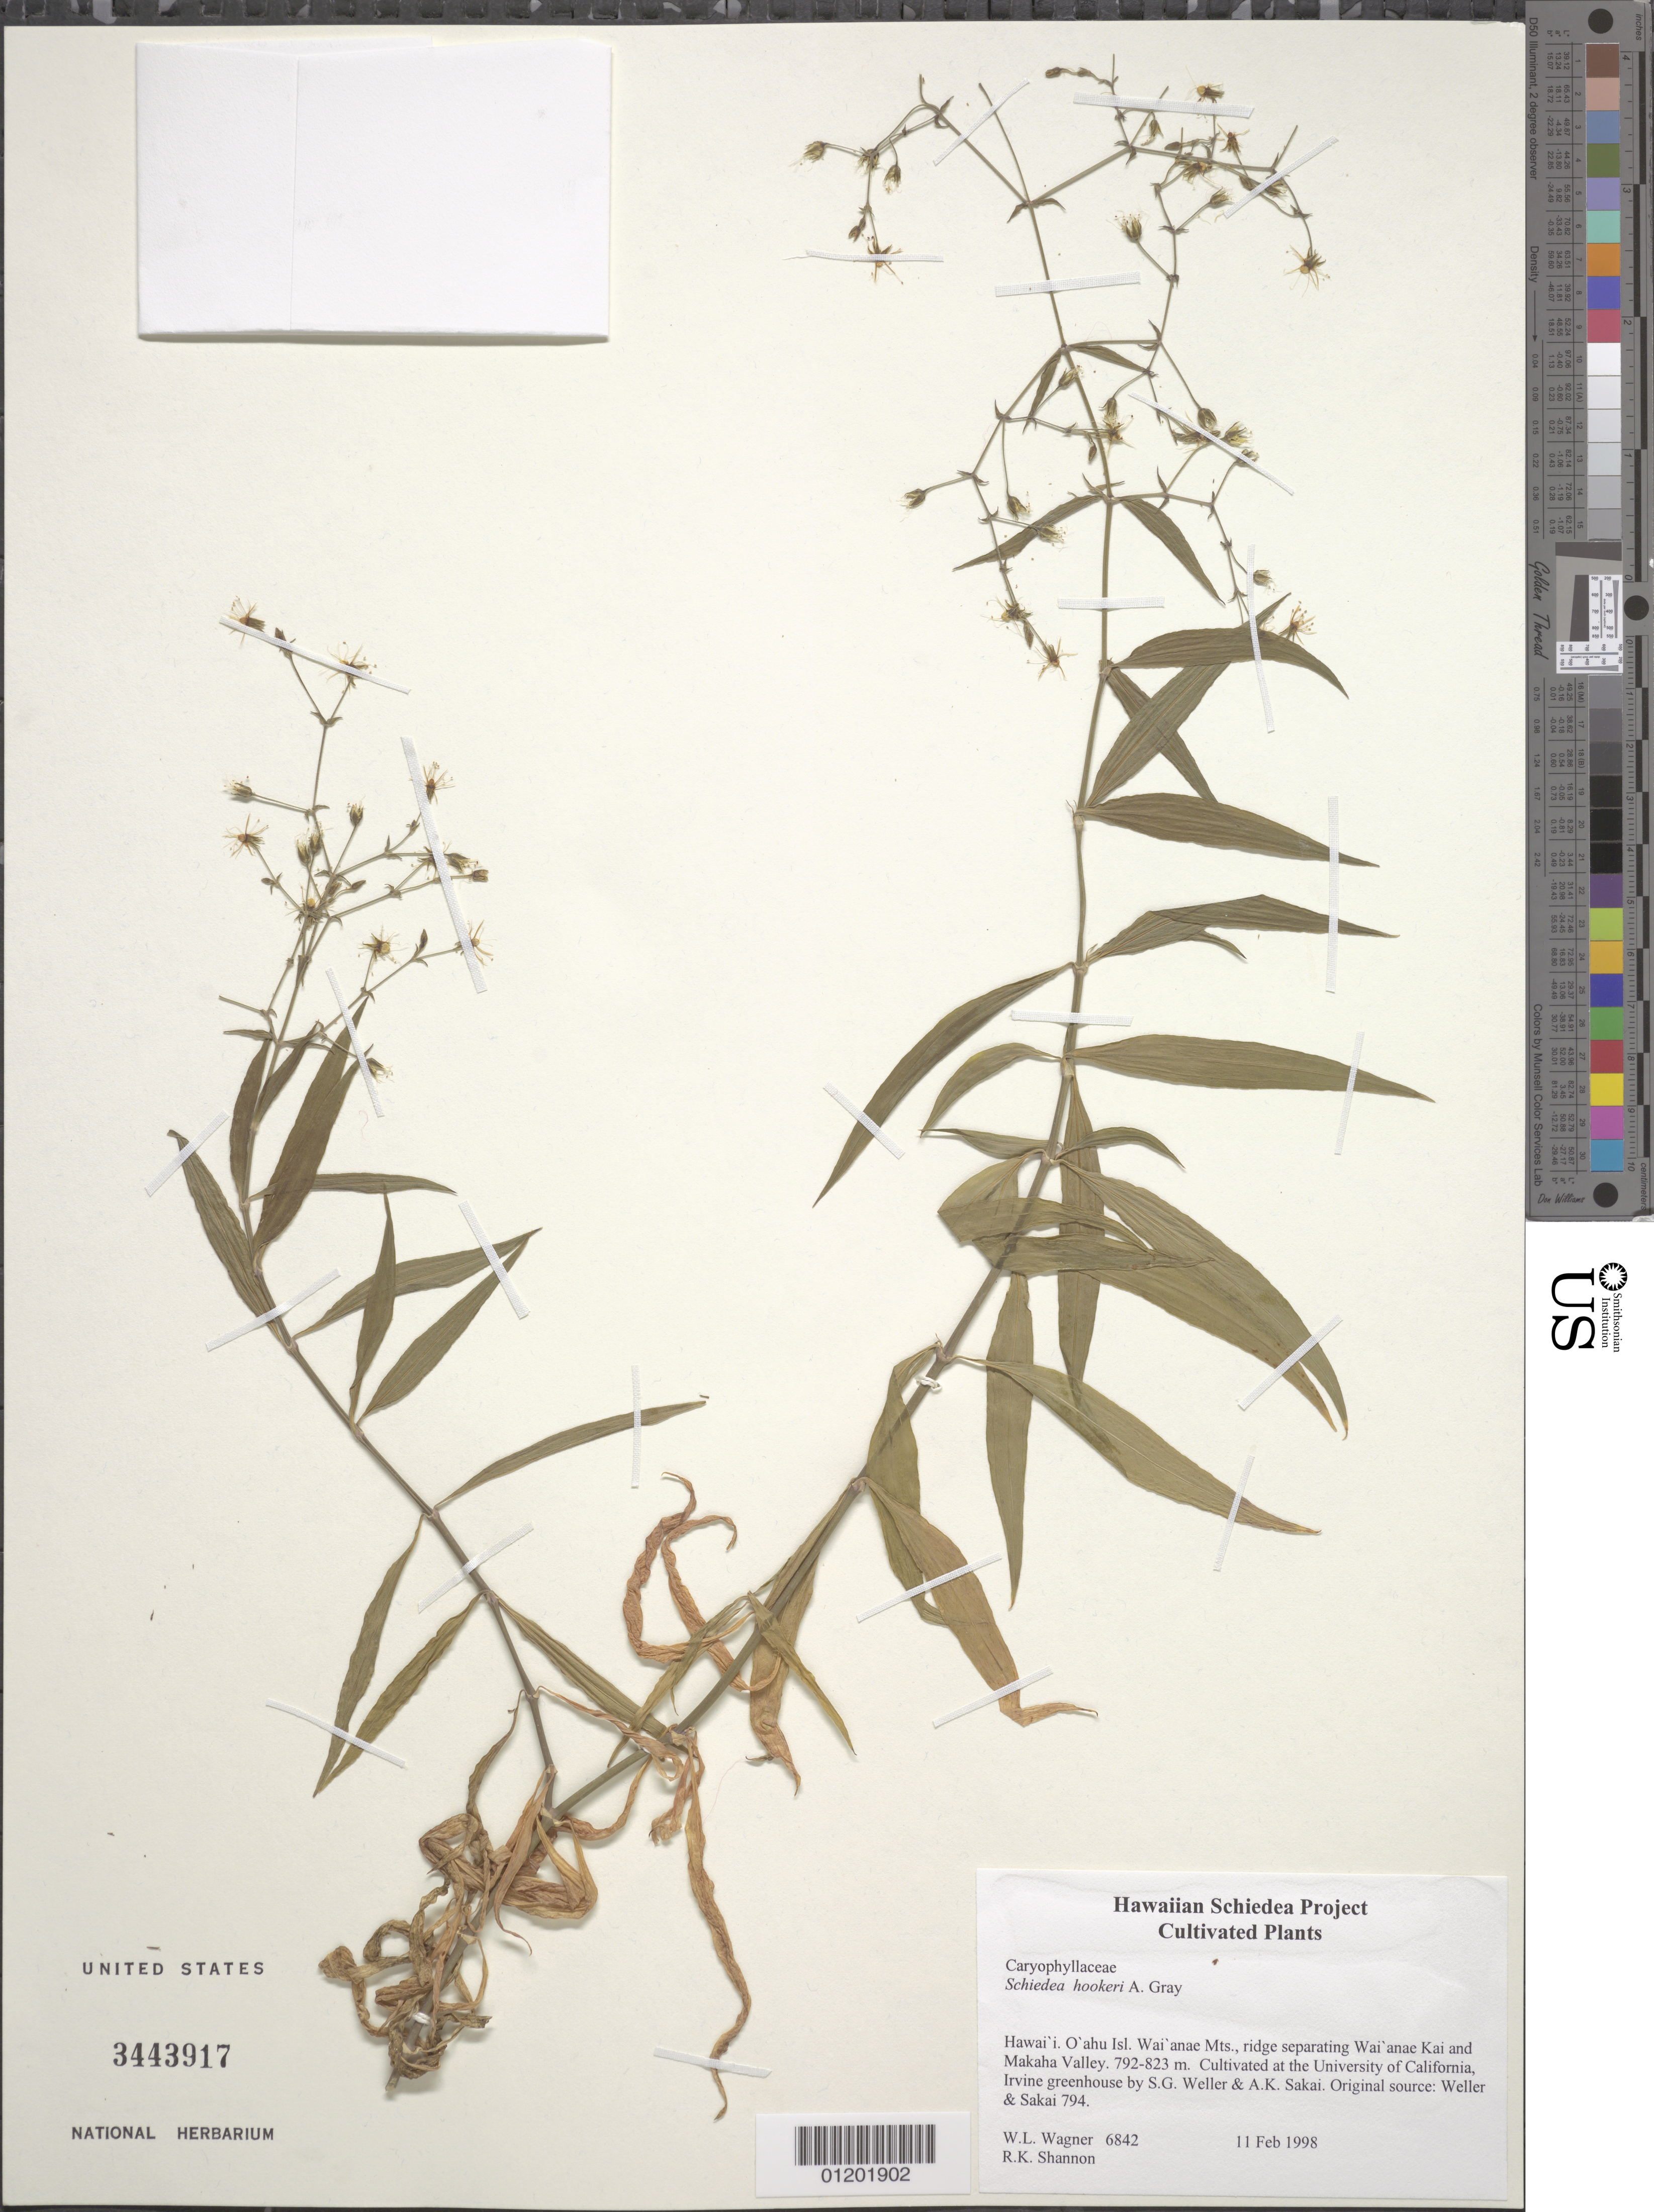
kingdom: Plantae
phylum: Tracheophyta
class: Magnoliopsida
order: Caryophyllales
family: Caryophyllaceae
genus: Schiedea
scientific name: Schiedea hookeri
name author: A. Gray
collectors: W. L. Wagner & R. Shannon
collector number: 6842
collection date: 1998-02-11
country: United States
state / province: California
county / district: Orange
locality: University of California, Irvine greenhouse.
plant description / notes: Cultivated at the University of California, Irvine greenhouse by S.G. Weller & A.K. Sakai. Original source: Weller & Sakai 794.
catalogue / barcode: US 3443917